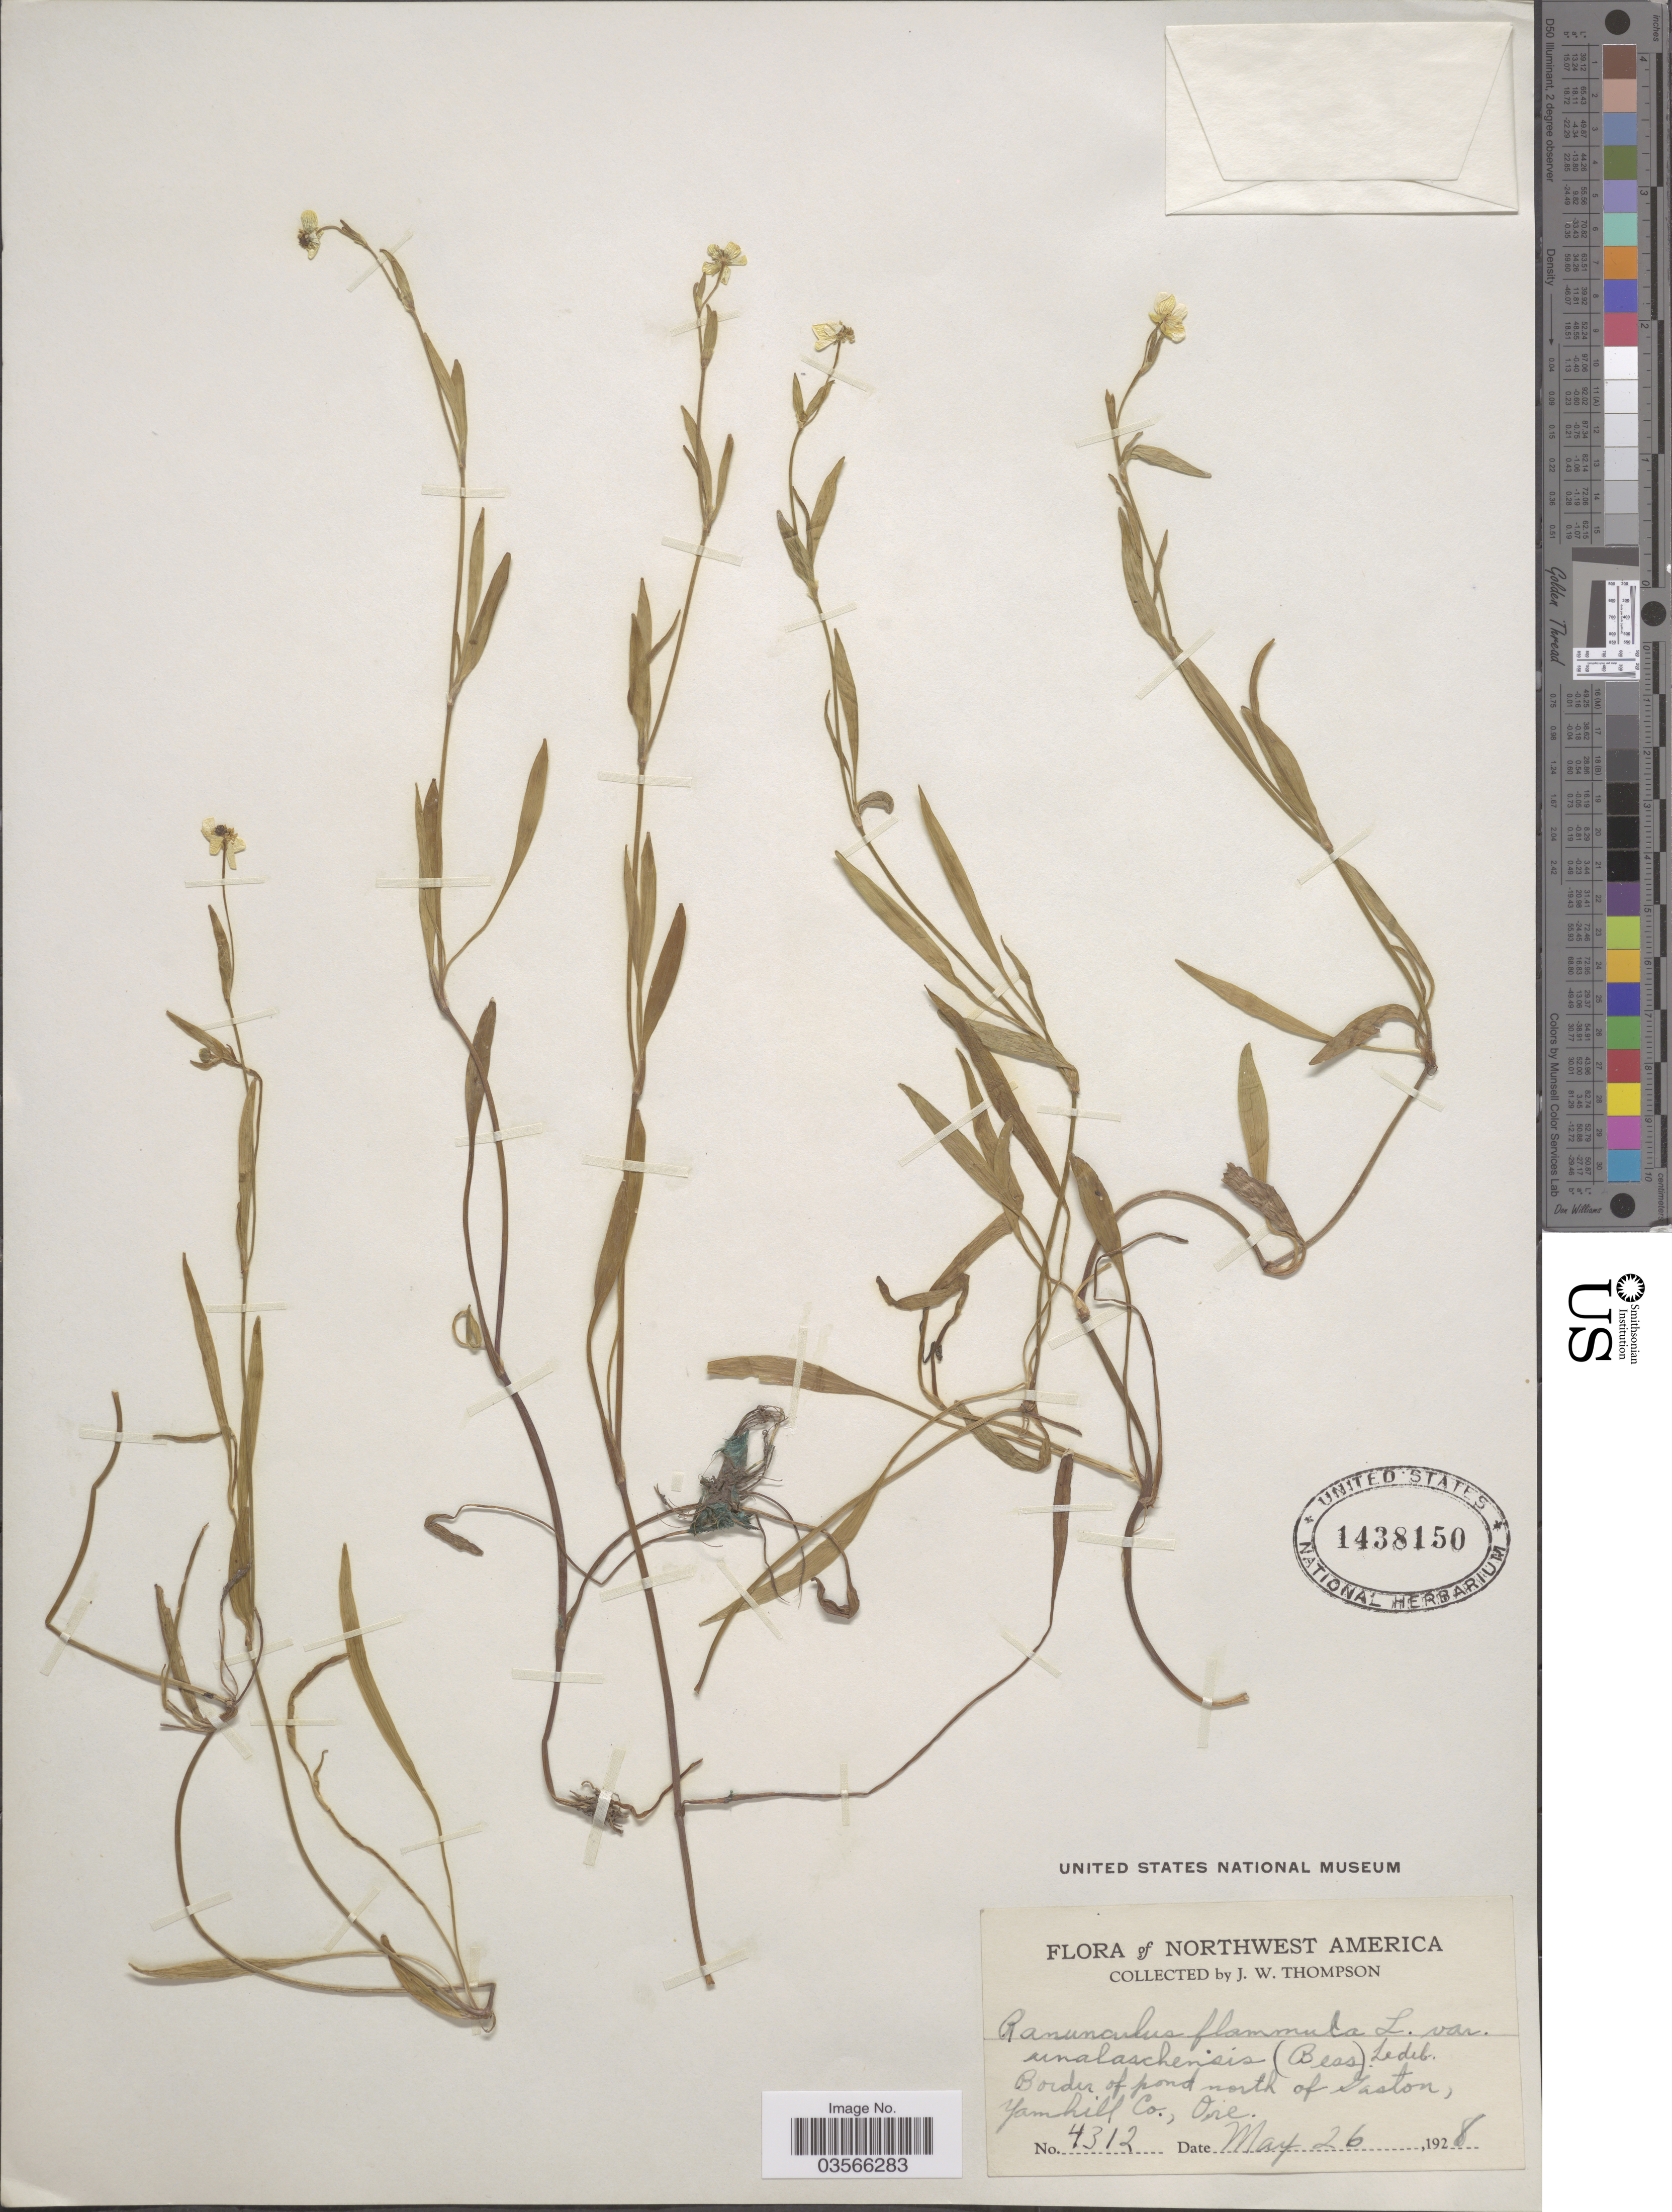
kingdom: Plantae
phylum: Tracheophyta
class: Magnoliopsida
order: Ranunculales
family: Ranunculaceae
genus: Ranunculus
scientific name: Ranunculus flammula var. ovalis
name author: (J.M. Bigelow) L.D. Benson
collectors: J. Thompson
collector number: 4312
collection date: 1928-05-26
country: United States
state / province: Oregon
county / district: Yamhill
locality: Border of pond north of Gaston, Yamhill Co.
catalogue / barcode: US 1438150